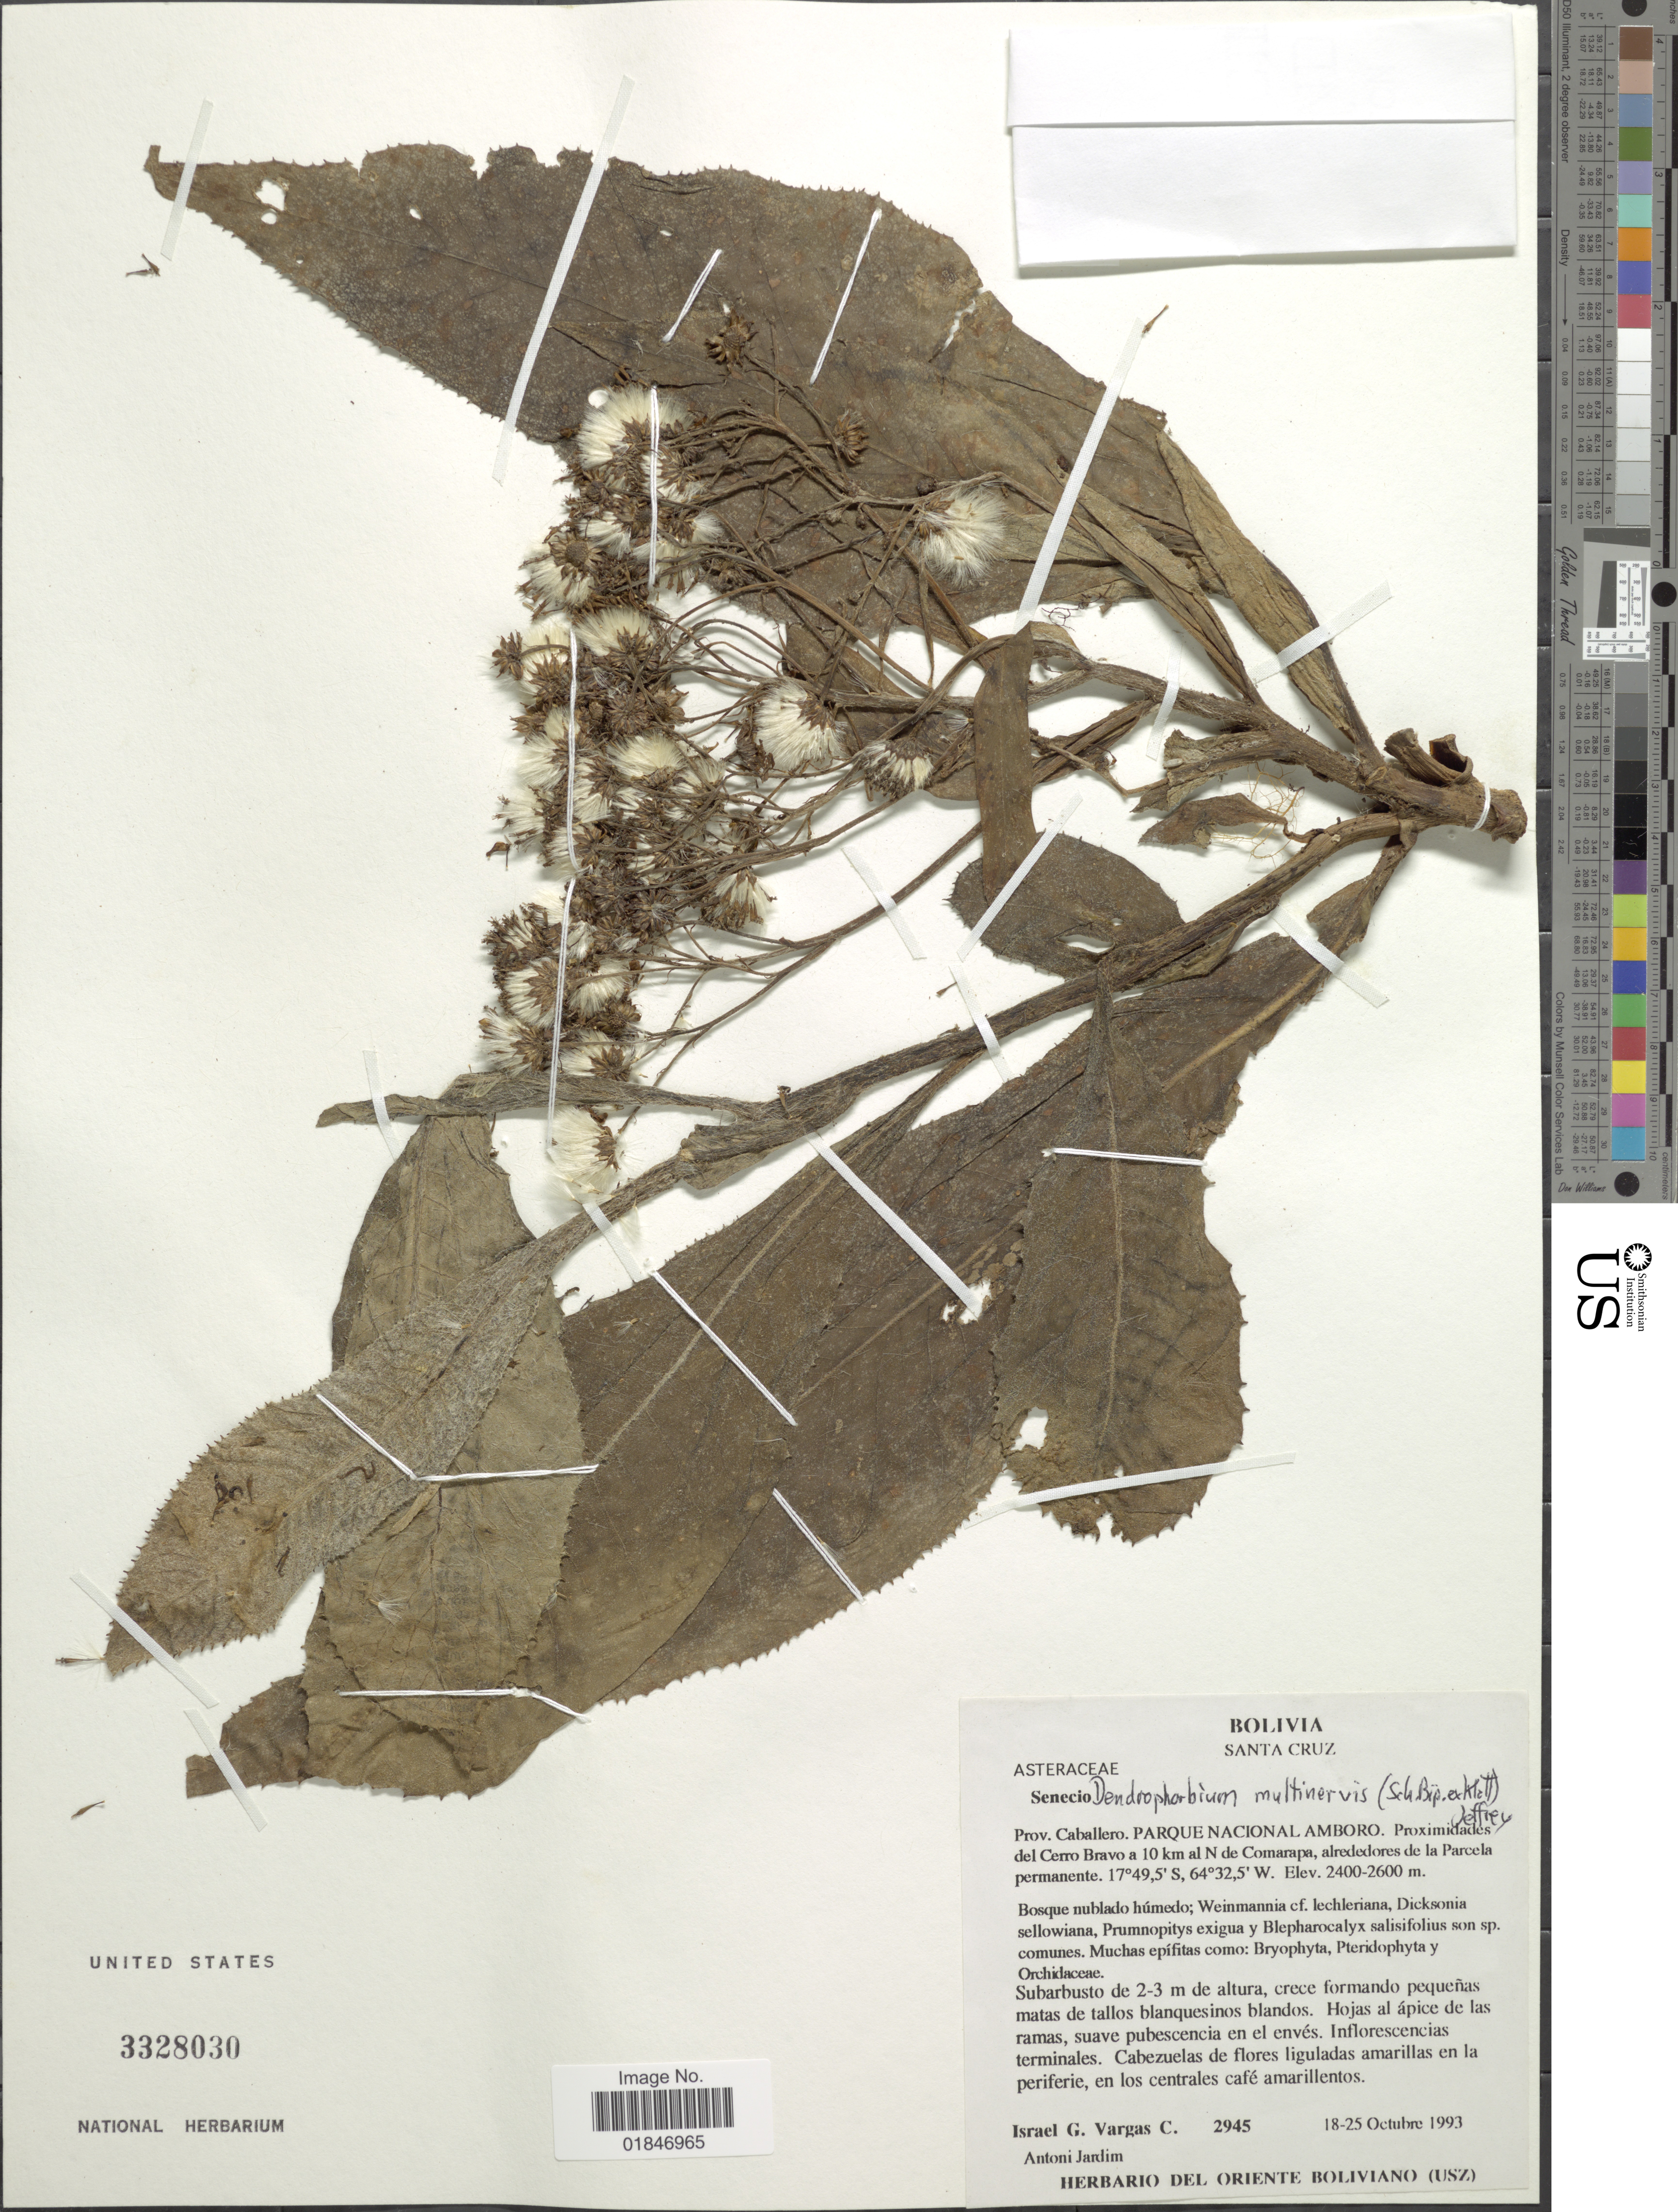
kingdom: Plantae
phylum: Tracheophyta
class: Magnoliopsida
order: Asterales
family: Asteraceae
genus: Dendrophorbium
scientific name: Dendrophorbium multinerve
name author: (Sch. Bip. ex Klatt) C. Jeffrey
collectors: I. G. Vargas C.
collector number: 2945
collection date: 1993-10-18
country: Argentina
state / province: Santa Cruz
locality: Santa Criz, Prov. Caballero, Parque Nacional Amboro. Proximidades del Cerro Bravo a 10 km al N de Comarapa, alrededores de la parcela permanente.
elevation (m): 2400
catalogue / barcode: US 3328030